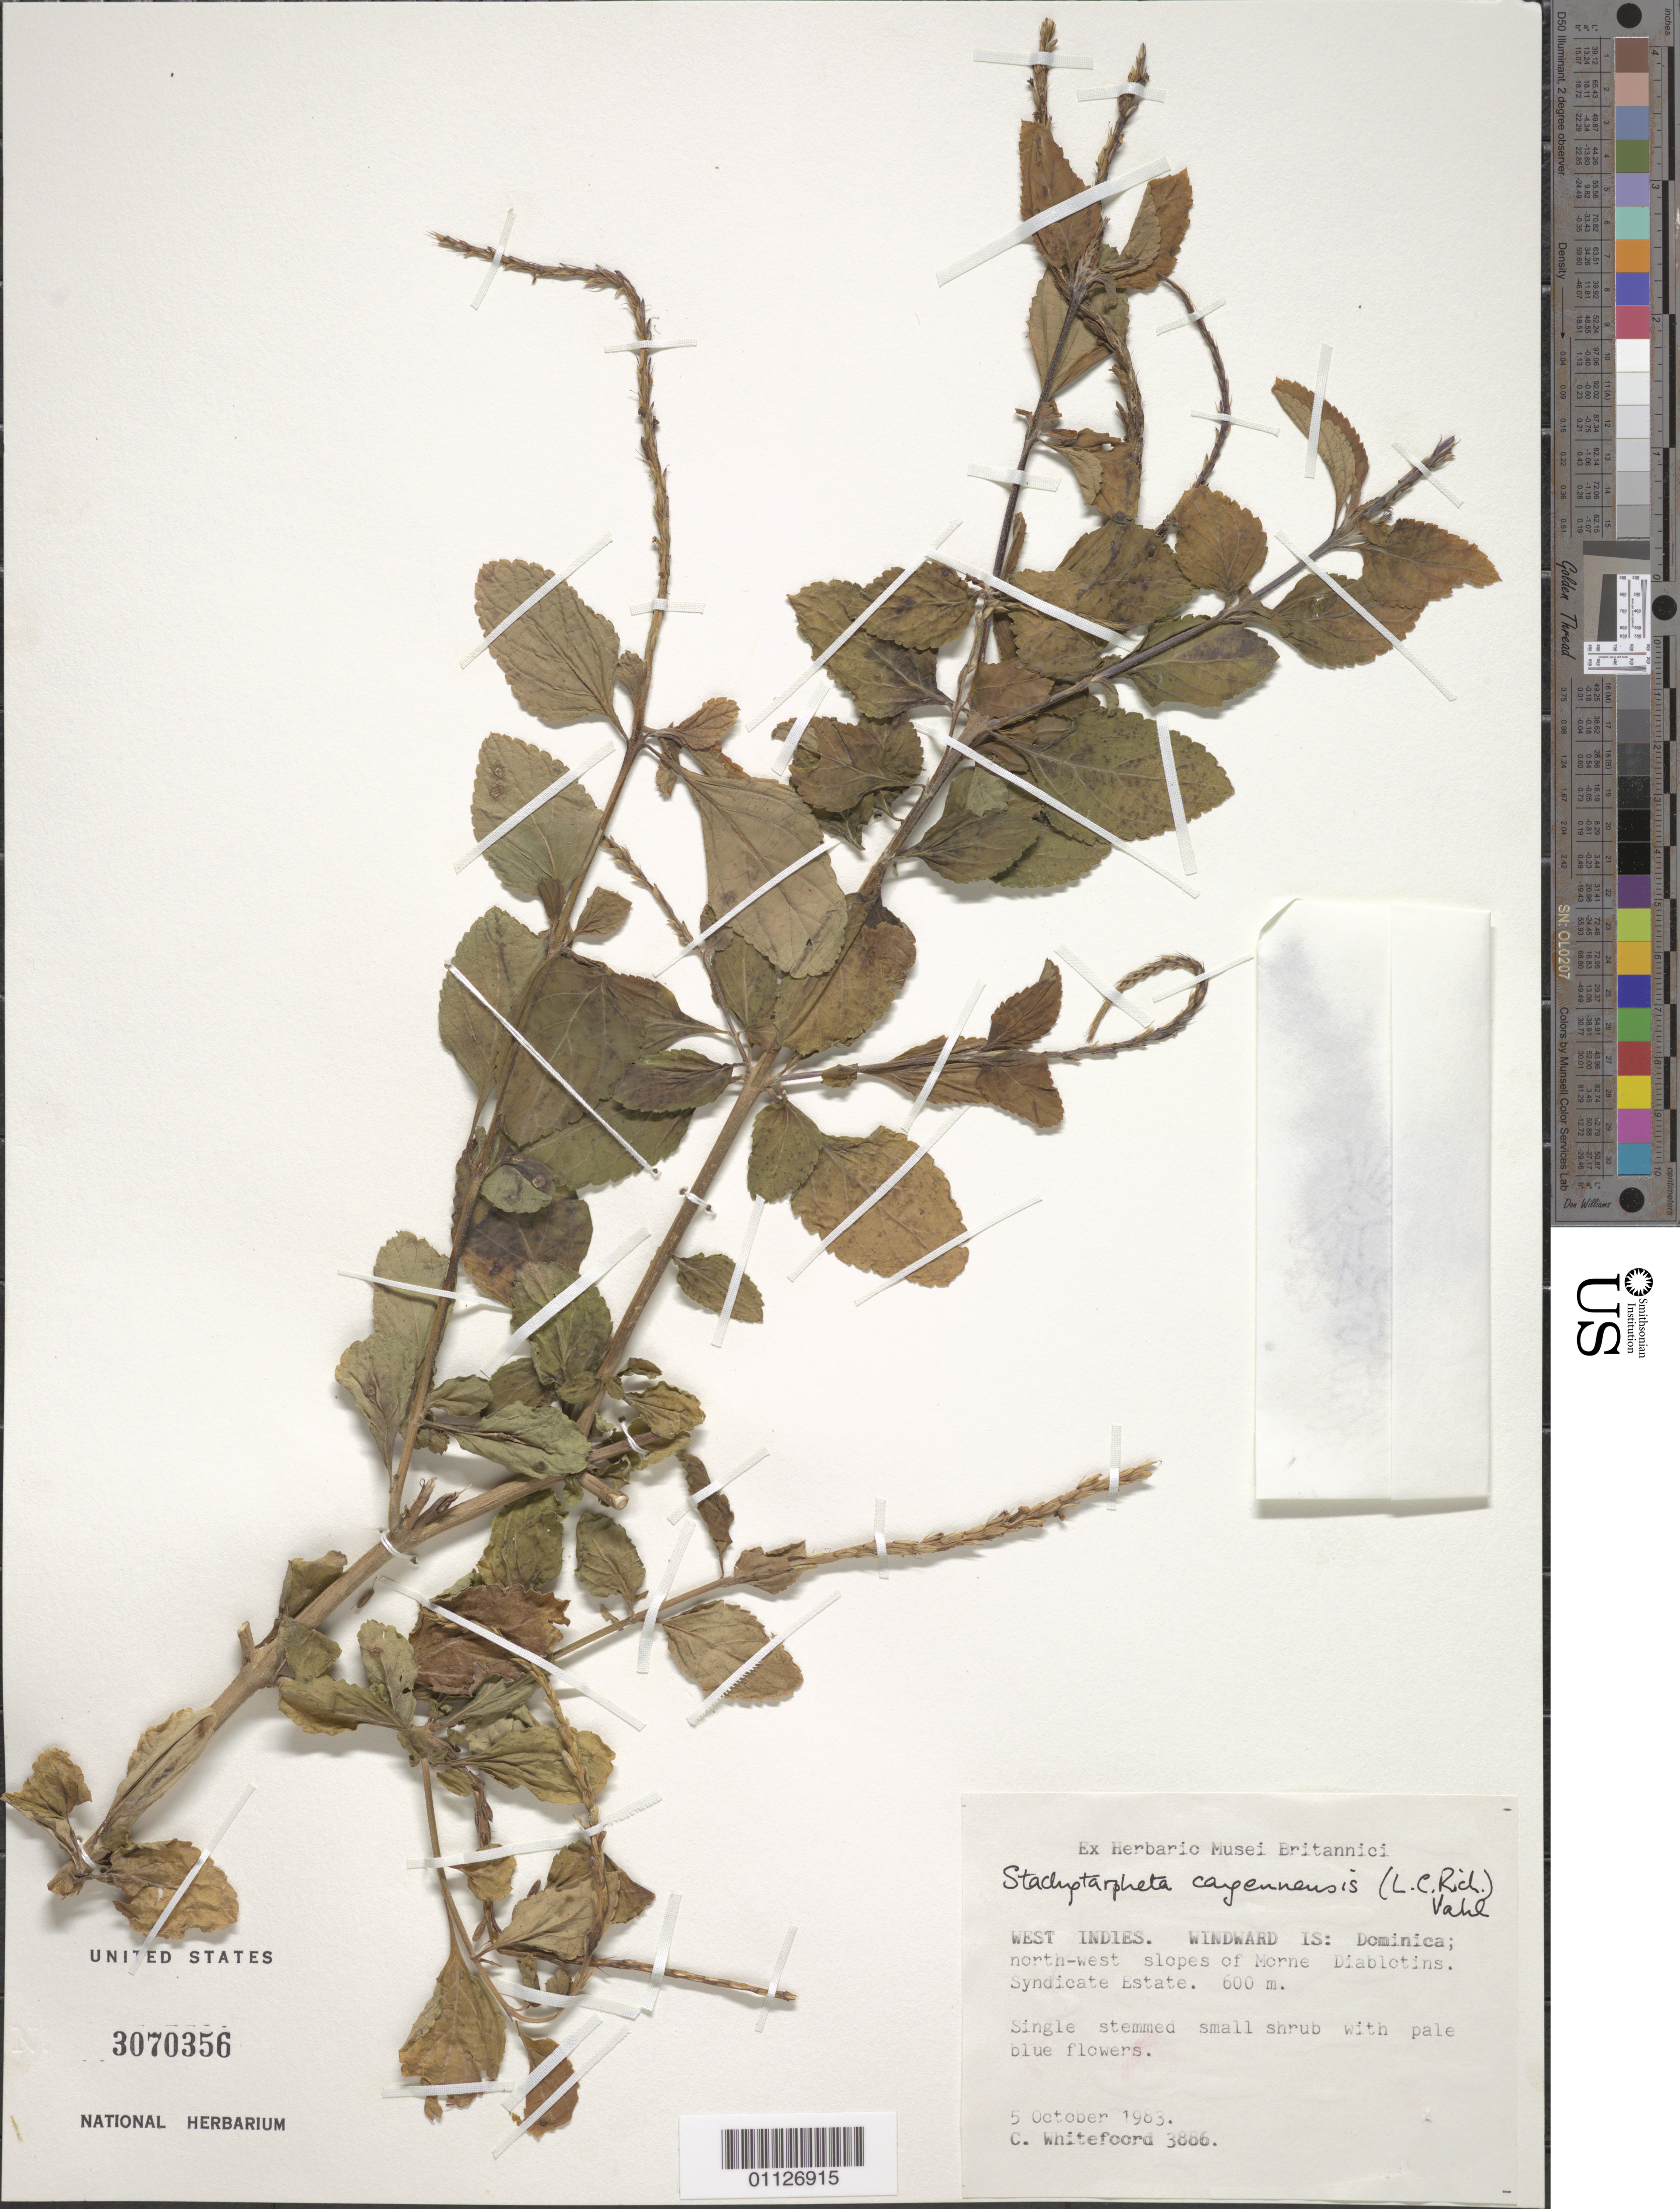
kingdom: Plantae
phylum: Tracheophyta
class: Magnoliopsida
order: Lamiales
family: Verbenaceae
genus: Stachytarpheta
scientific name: Stachytarpheta cayennensis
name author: (Rich.) Vahl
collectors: C. Whitefoord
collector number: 3886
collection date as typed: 05 Oct 1983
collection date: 1983-10-05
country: Dominica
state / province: St. Andrew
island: Dominica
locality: NW slopes of Morne Diablotins. Syndicate Estate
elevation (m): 600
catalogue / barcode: US 3070356